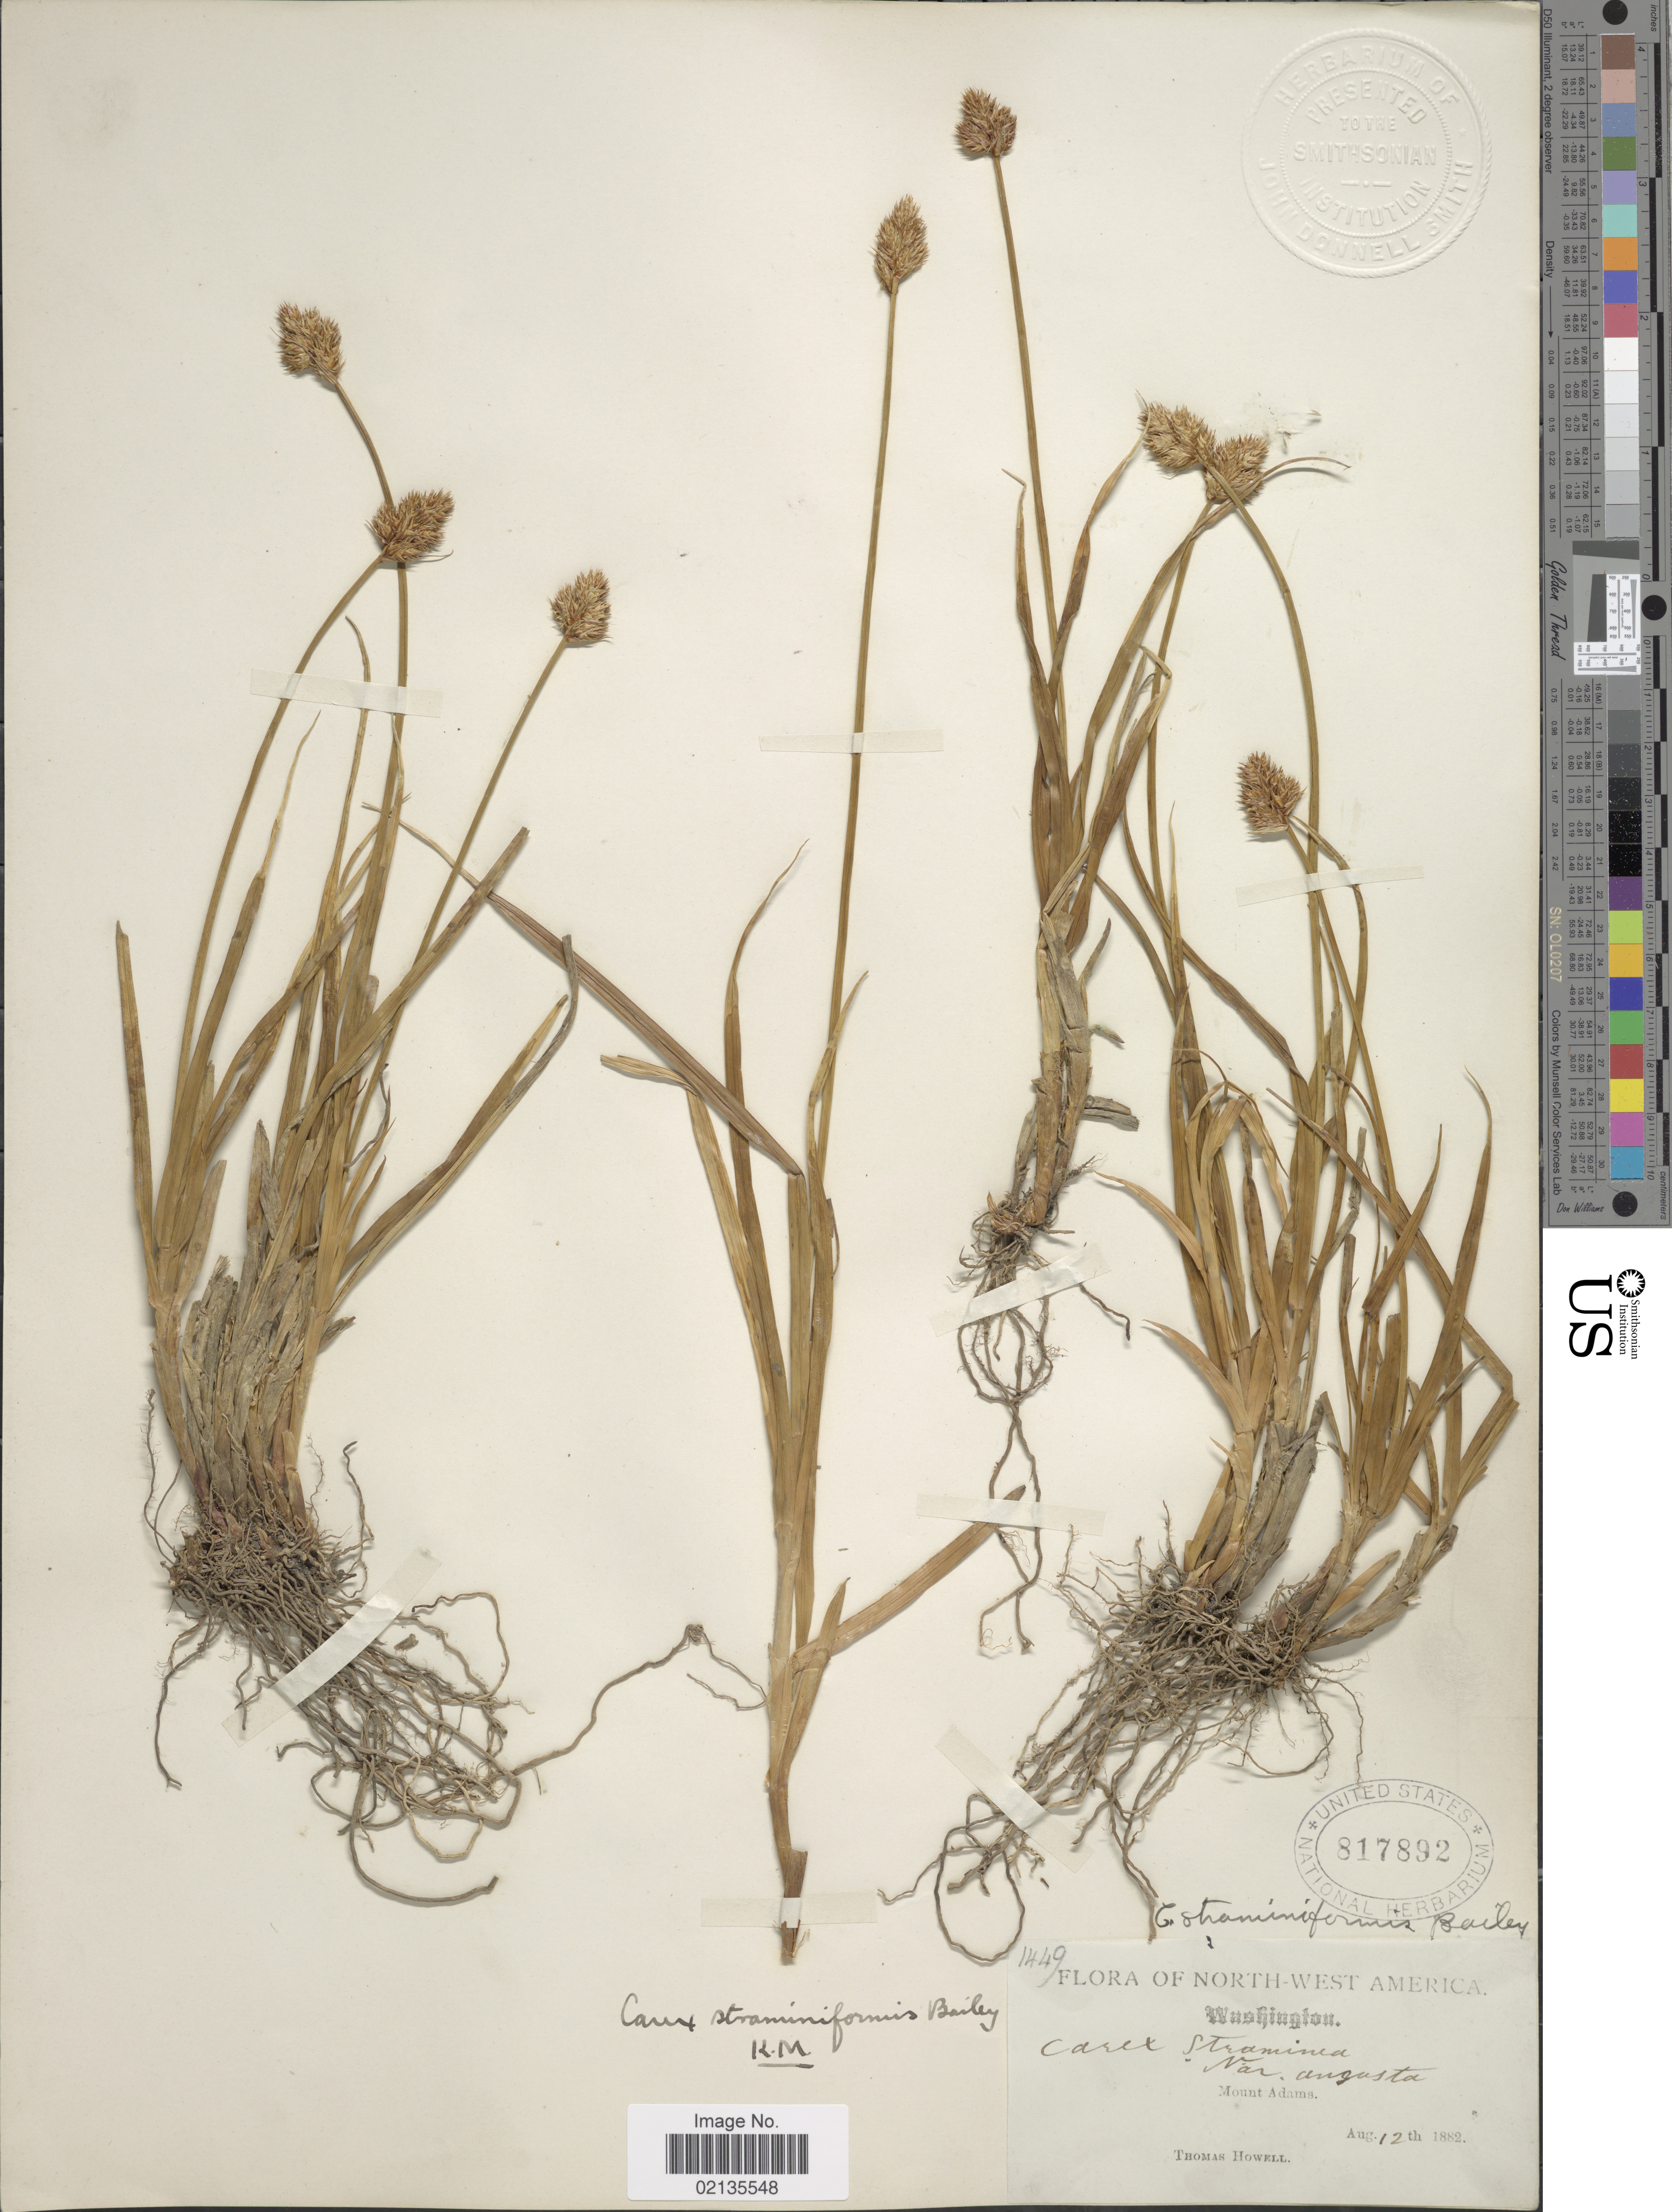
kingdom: Plantae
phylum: Tracheophyta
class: Liliopsida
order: Poales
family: Cyperaceae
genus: Carex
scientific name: Carex straminiformis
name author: L.H. Bailey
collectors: T. Howell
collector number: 1449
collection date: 1882-08-12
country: United States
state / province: Washington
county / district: Yakima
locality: Mount Adams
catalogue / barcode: US 817892